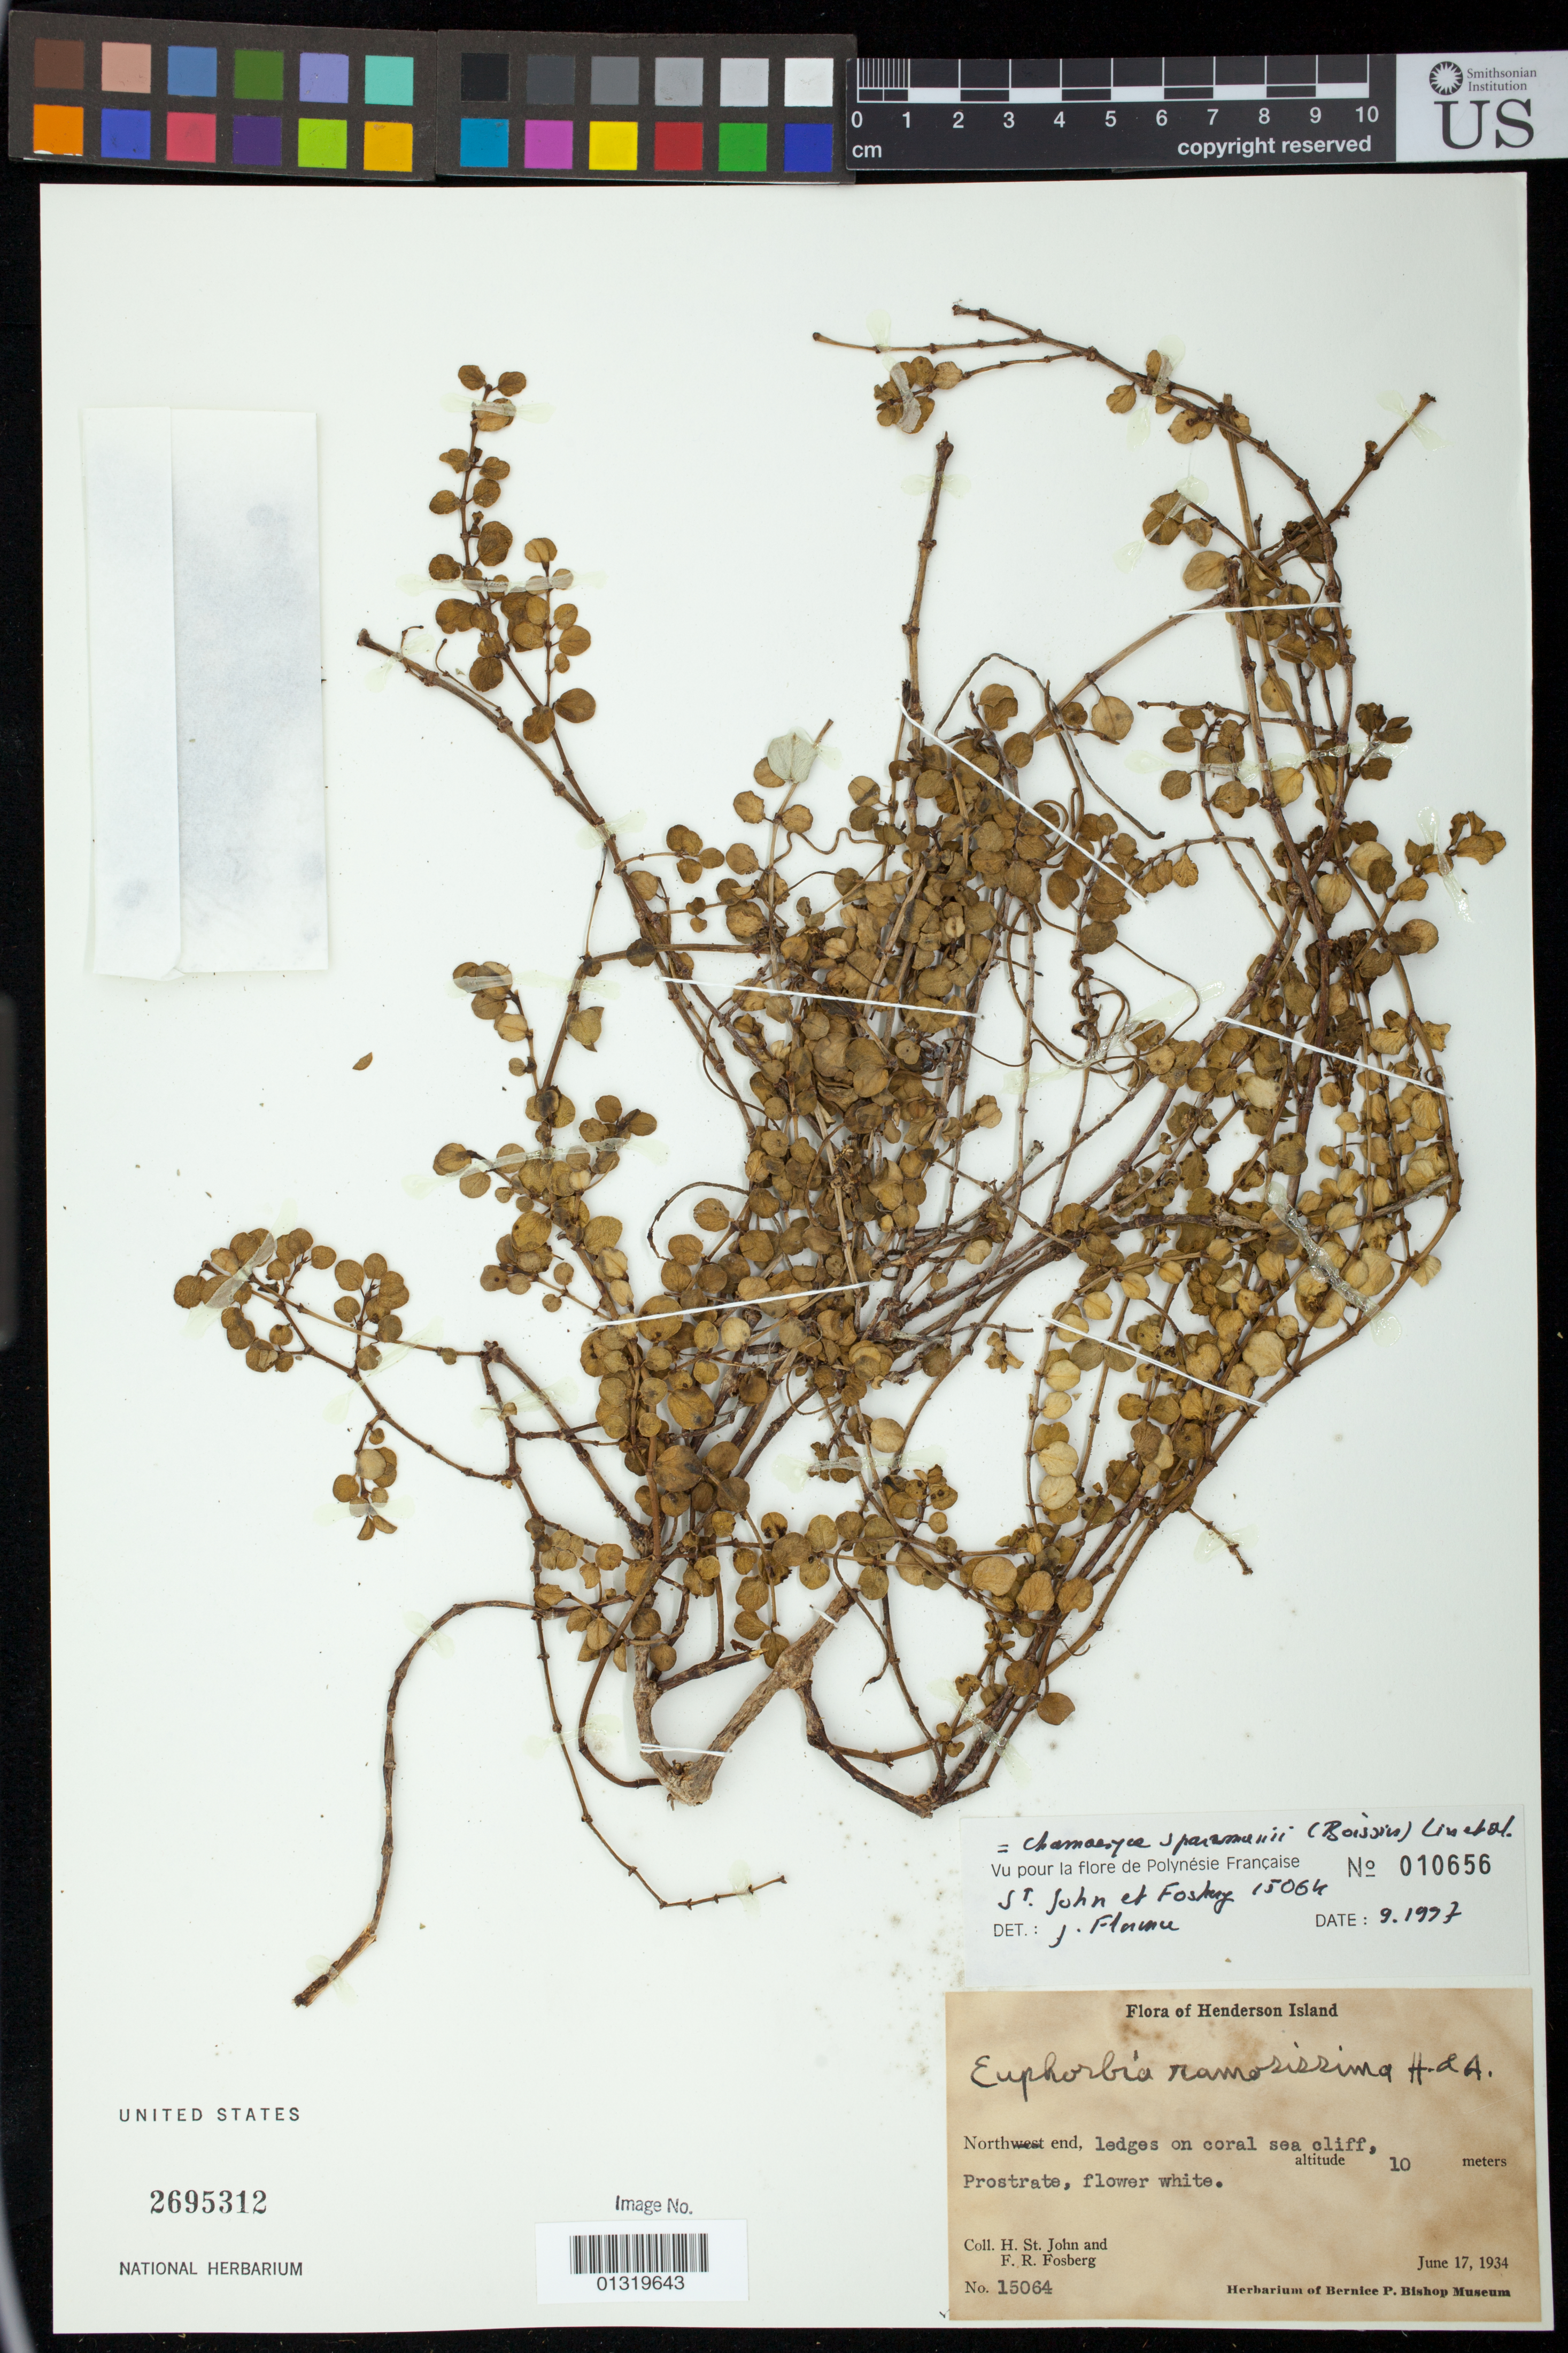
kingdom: Plantae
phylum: Tracheophyta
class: Magnoliopsida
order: Malpighiales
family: Euphorbiaceae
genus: Euphorbia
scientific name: Euphorbia sparrmannii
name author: Boiss.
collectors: H. St John & F. R. Fosberg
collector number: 15064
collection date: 1934-06-17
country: French Polynesia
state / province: Henderson Island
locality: Northwest end, ledges on sea cliff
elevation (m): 10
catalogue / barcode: US 2695312